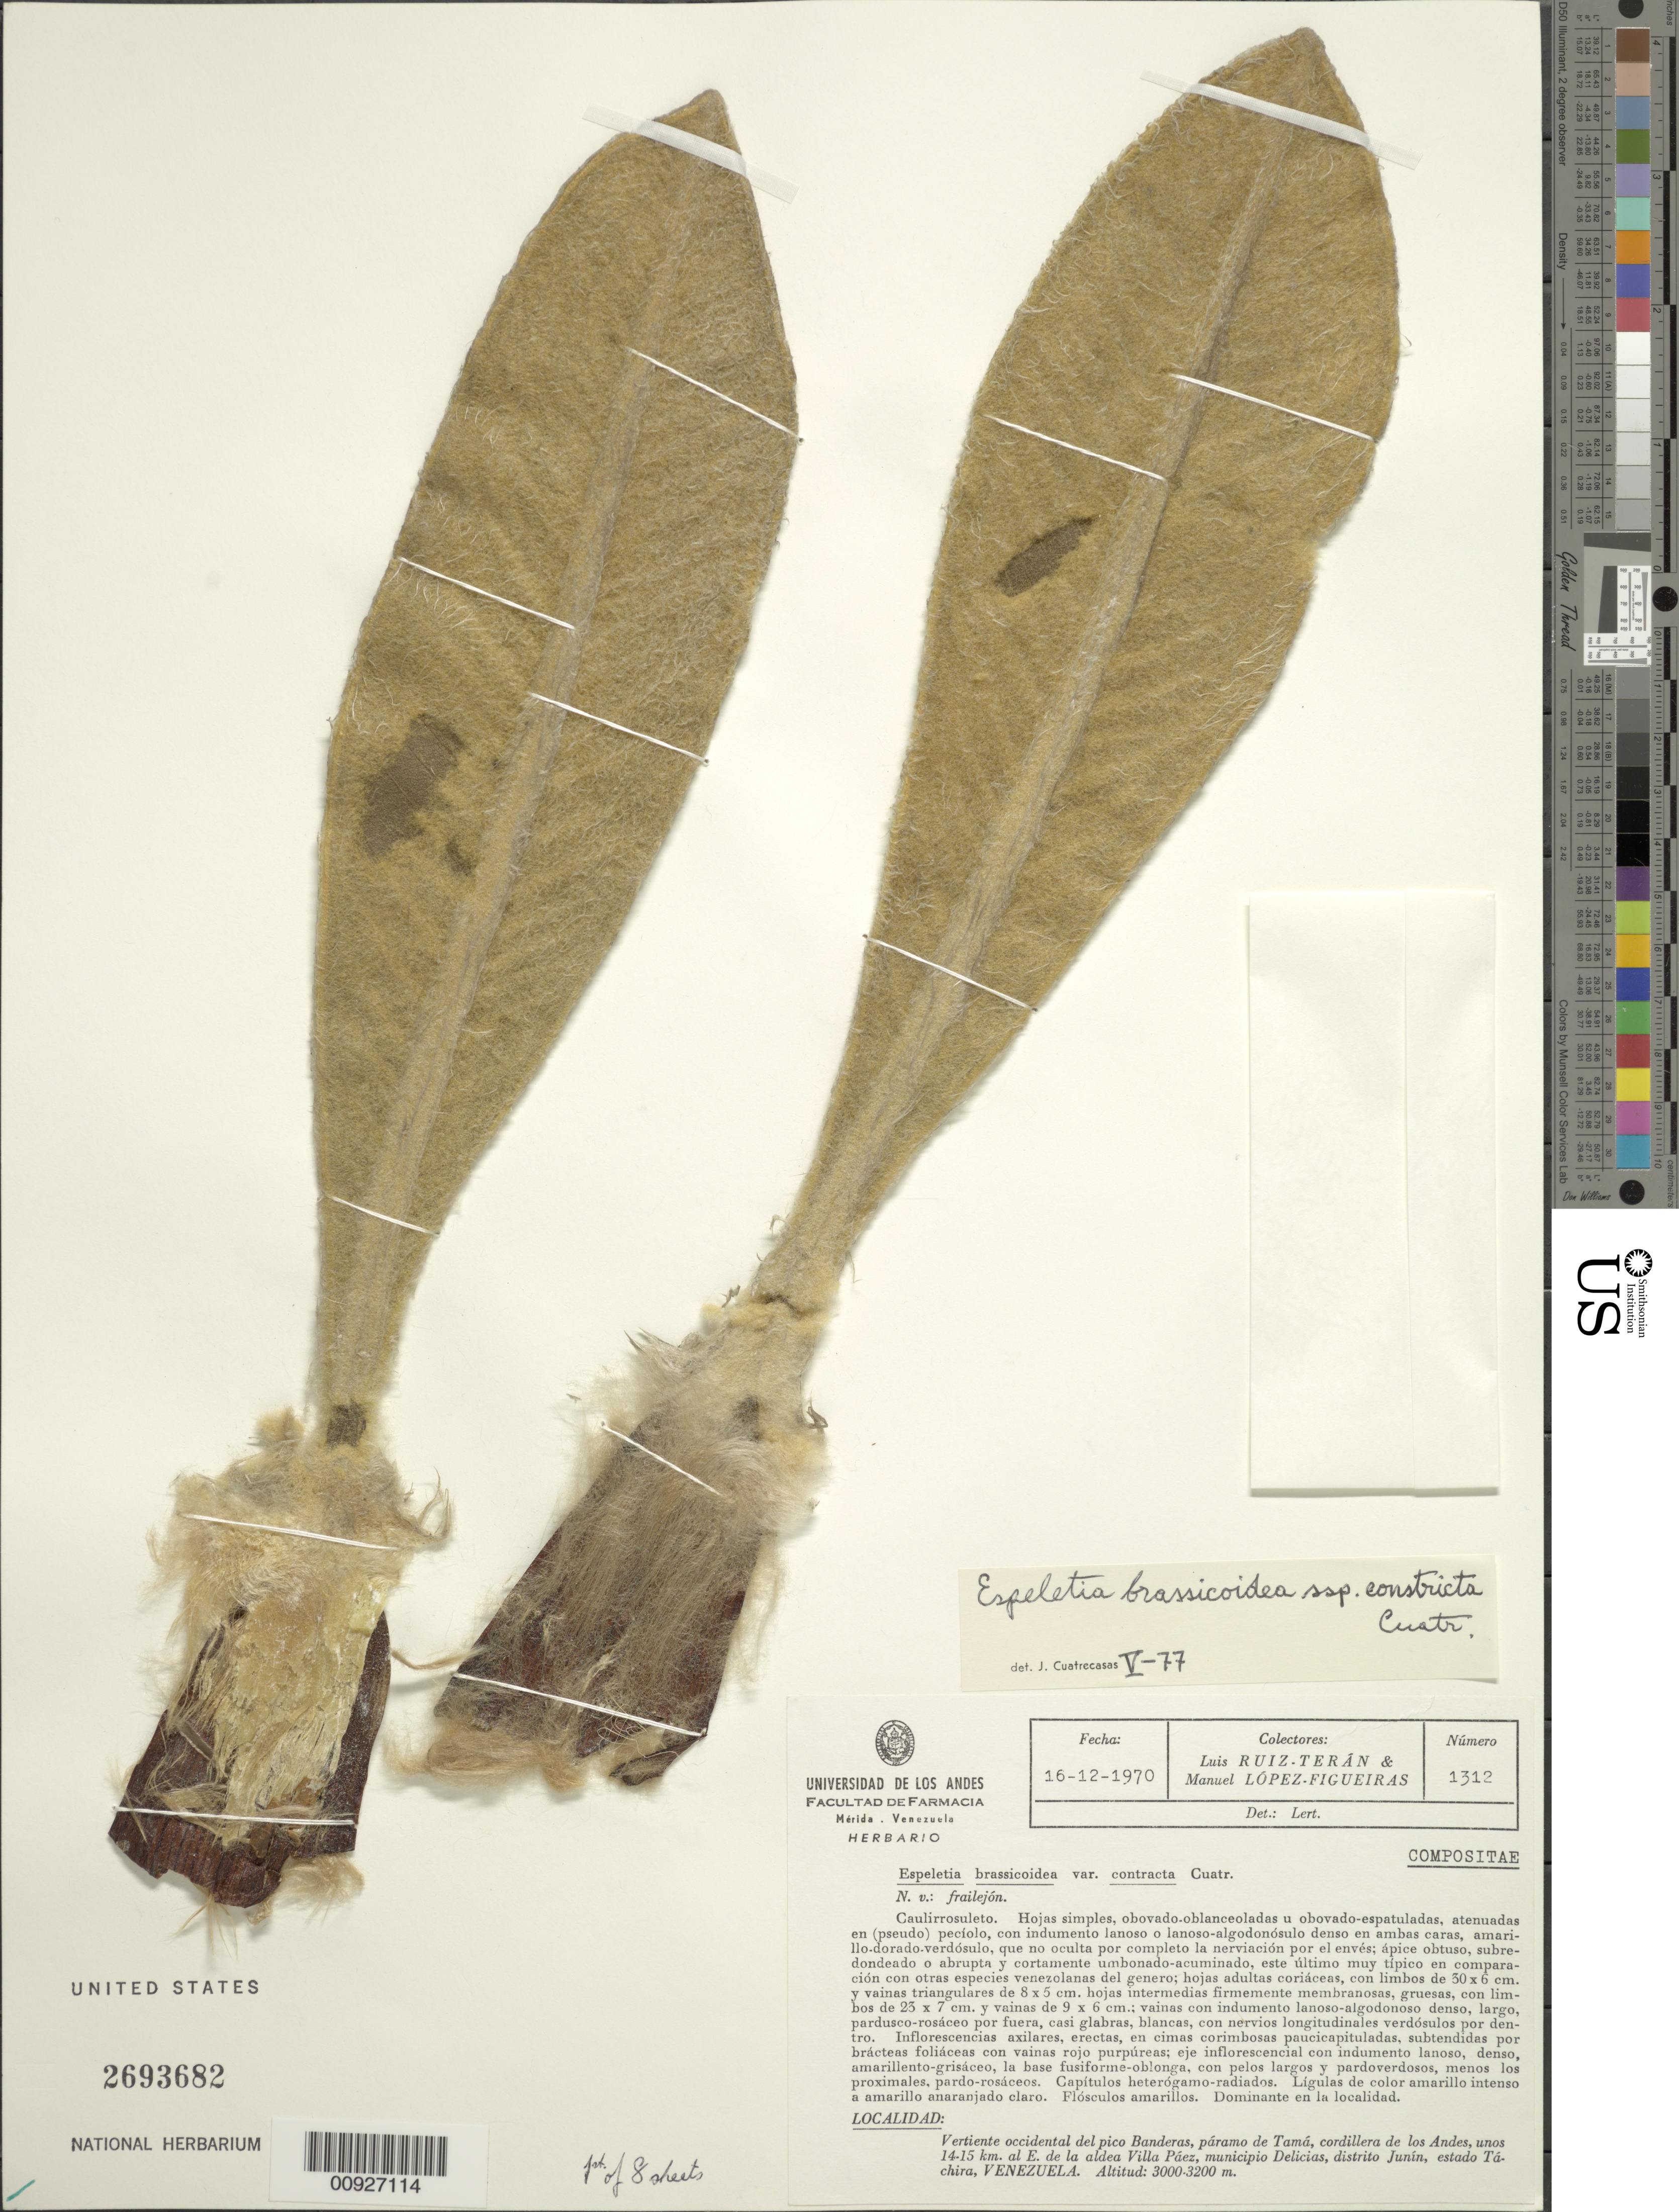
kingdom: Plantae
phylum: Tracheophyta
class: Magnoliopsida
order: Asterales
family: Asteraceae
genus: Espeletia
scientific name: Espeletia brassicoidea f. constricta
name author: Cuatrec.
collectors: L. E. Ruíz-Terán & M. López Figueiras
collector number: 1312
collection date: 1970-12-16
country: Venezuela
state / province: Táchira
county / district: Junín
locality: Páramo de Tamá. Vertiente occidental del pico Banderas, páramo de Tamá, cordillera de los Andes, unos 14-15 km. al E de la Aldea Villa Páez, municipio Delicias.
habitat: Dominante en la localidad.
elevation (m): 3000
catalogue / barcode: US 2693682